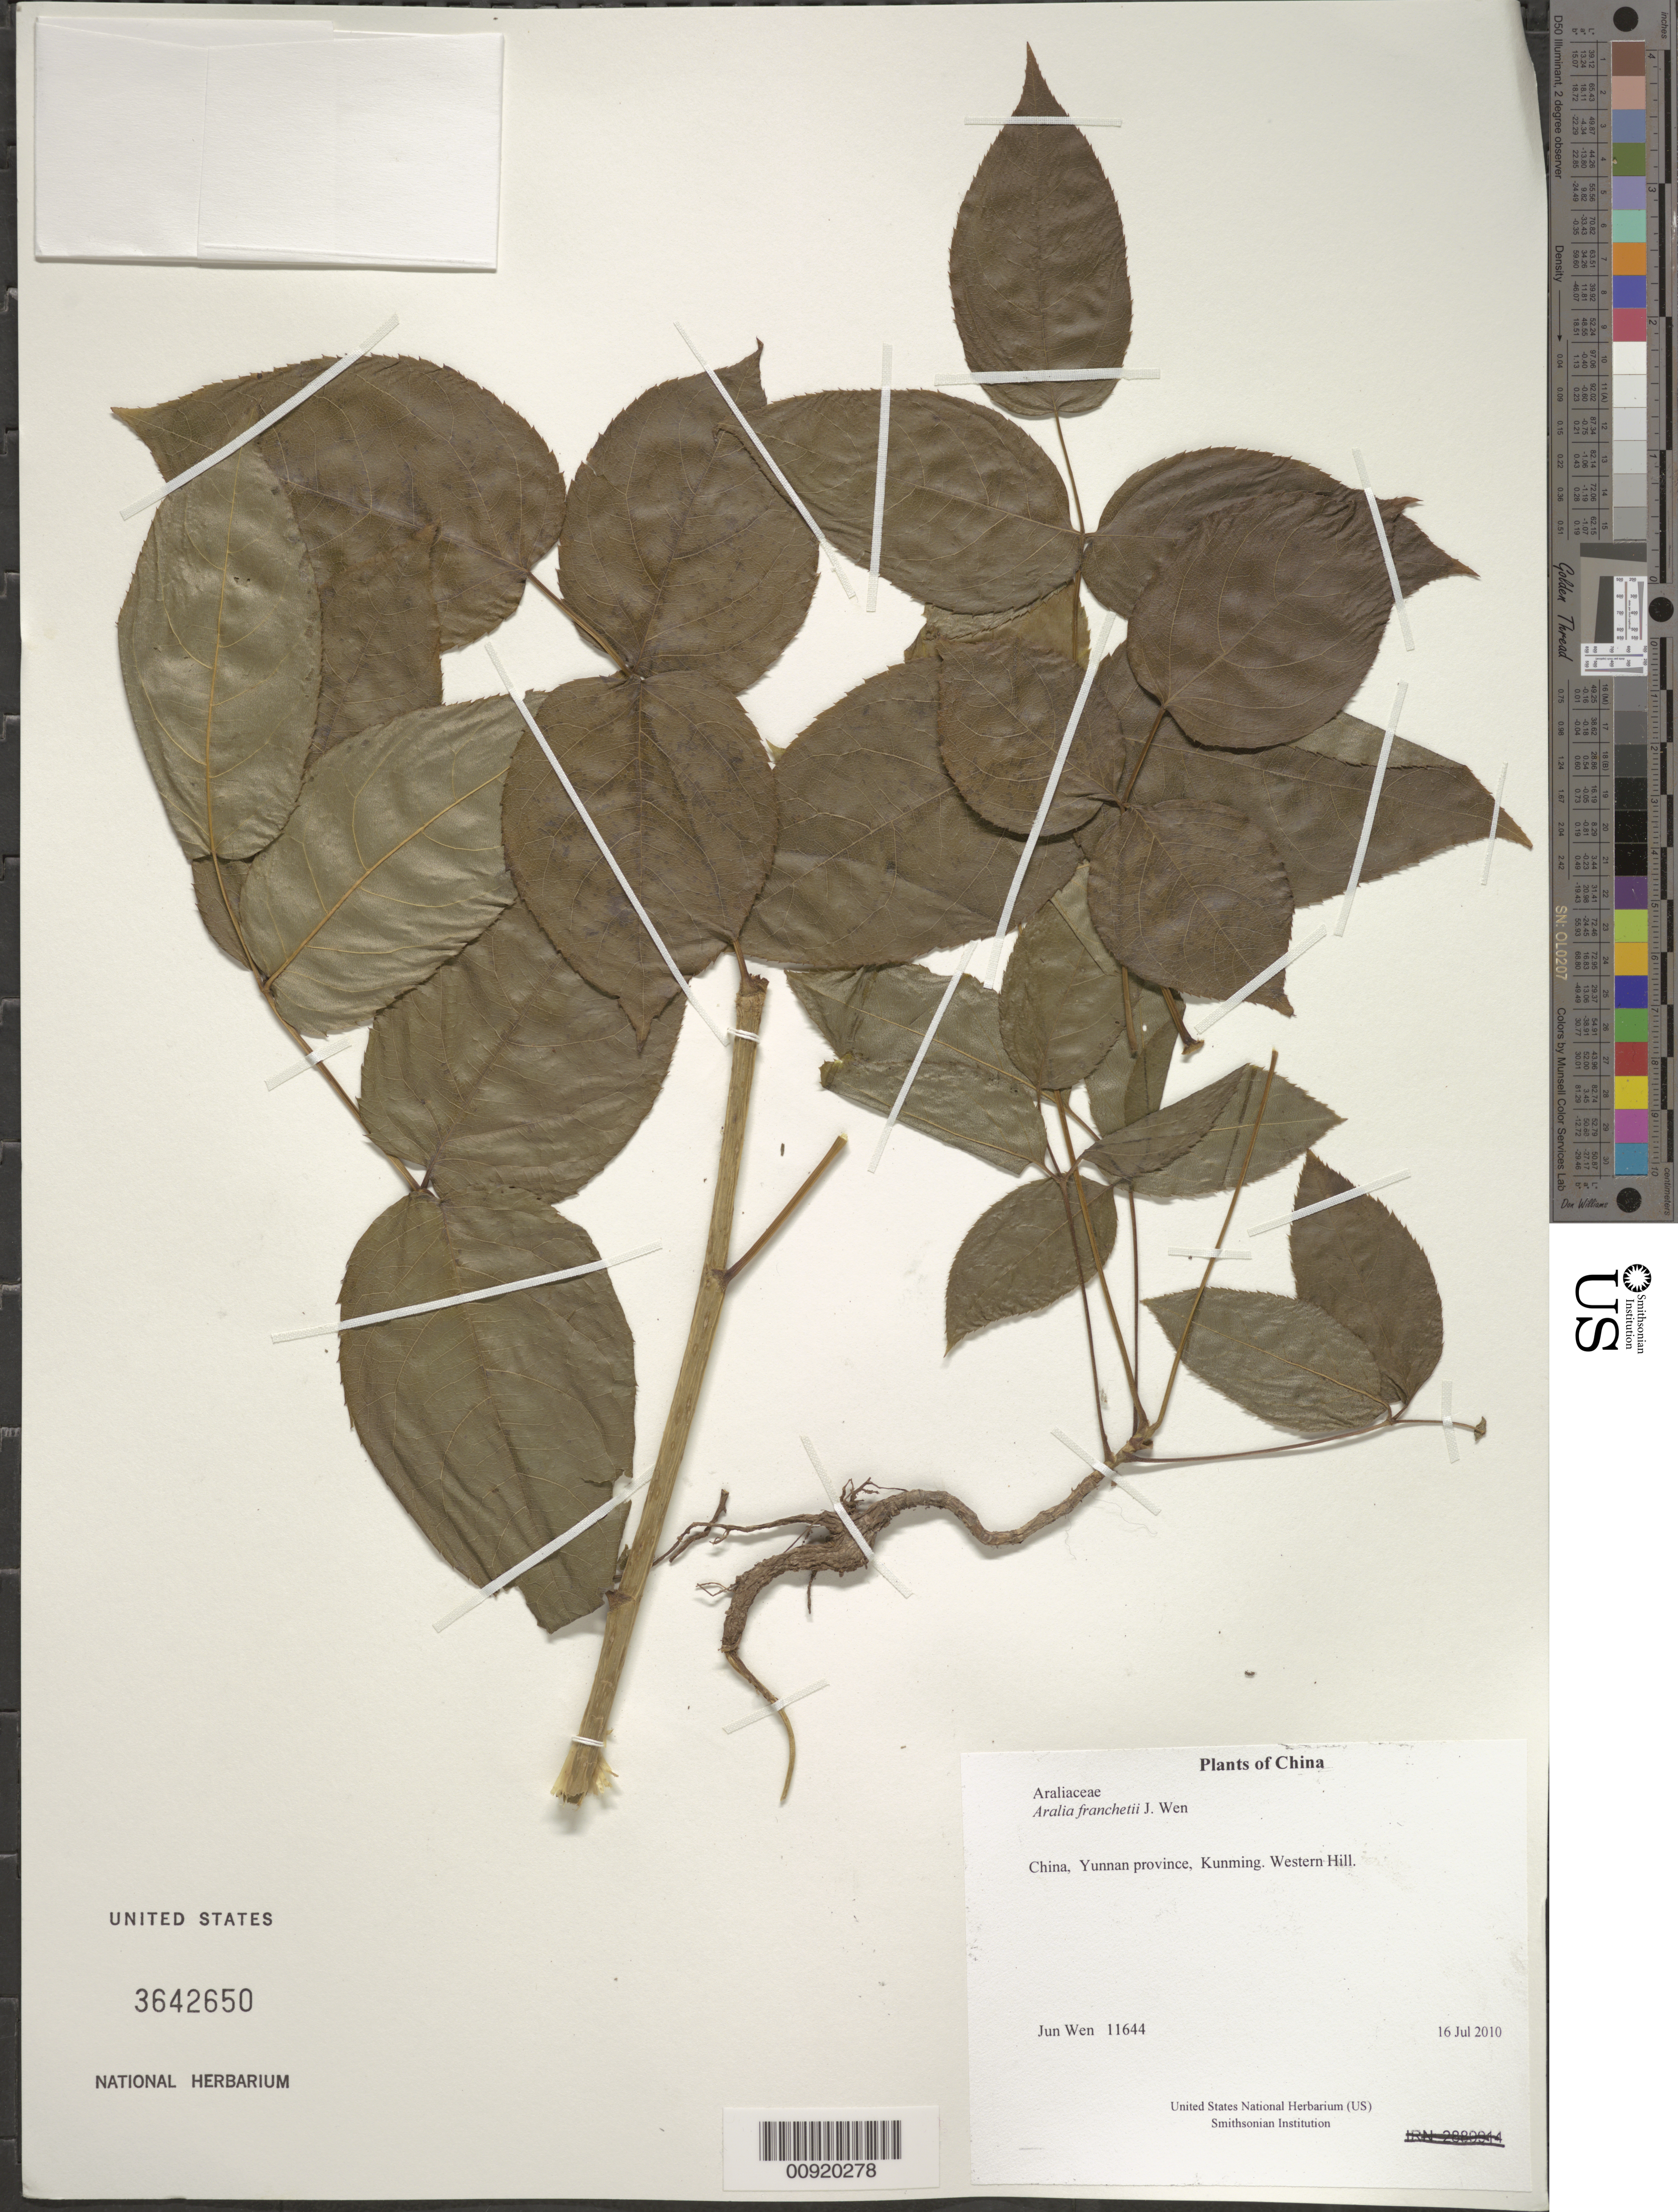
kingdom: Plantae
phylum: Tracheophyta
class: Magnoliopsida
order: Apiales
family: Araliaceae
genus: Aralia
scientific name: Aralia franchetii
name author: J. Wen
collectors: J. Wen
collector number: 11644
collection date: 2010-07-16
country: China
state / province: Yunnan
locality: Kunming, Western Hill.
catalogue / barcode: US 3642650